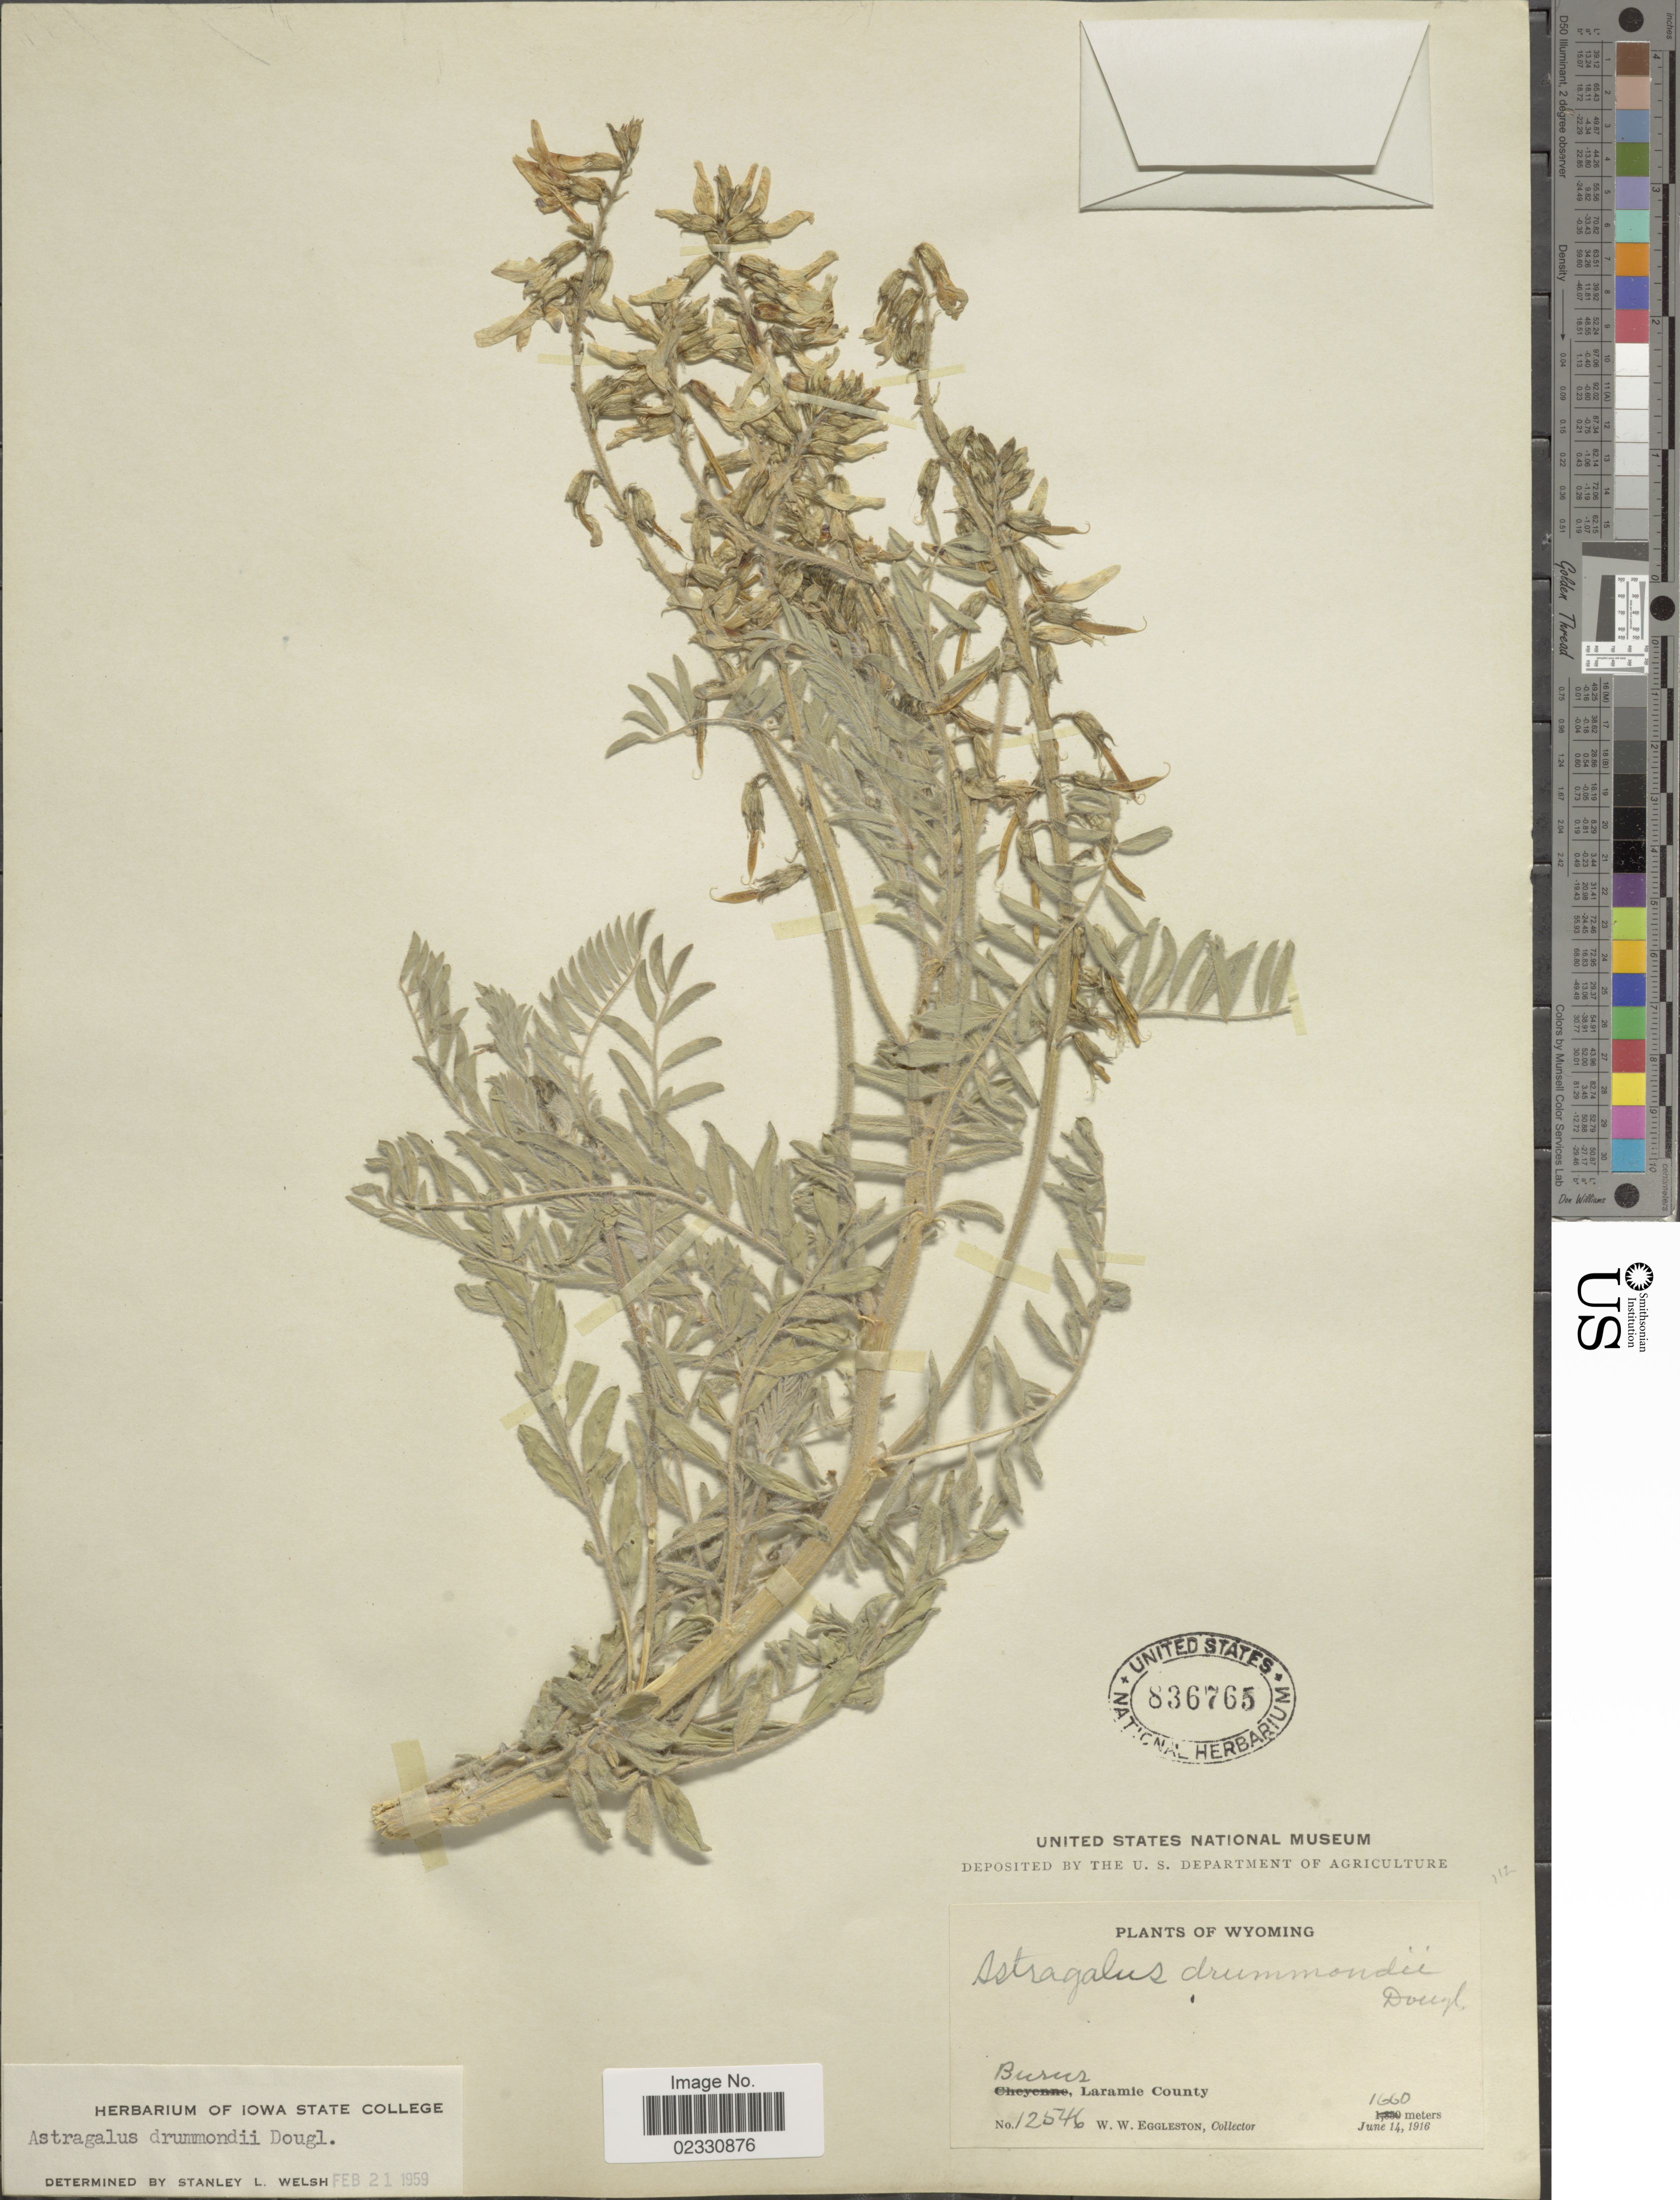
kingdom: Plantae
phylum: Tracheophyta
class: Magnoliopsida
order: Fabales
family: Fabaceae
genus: Astragalus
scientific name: Astragalus drummondii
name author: Hook.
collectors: W. W. Eggleston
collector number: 12546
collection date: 1916-06-14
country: United States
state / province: Wyoming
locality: Burur, laramie County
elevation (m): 1660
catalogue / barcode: US 836765